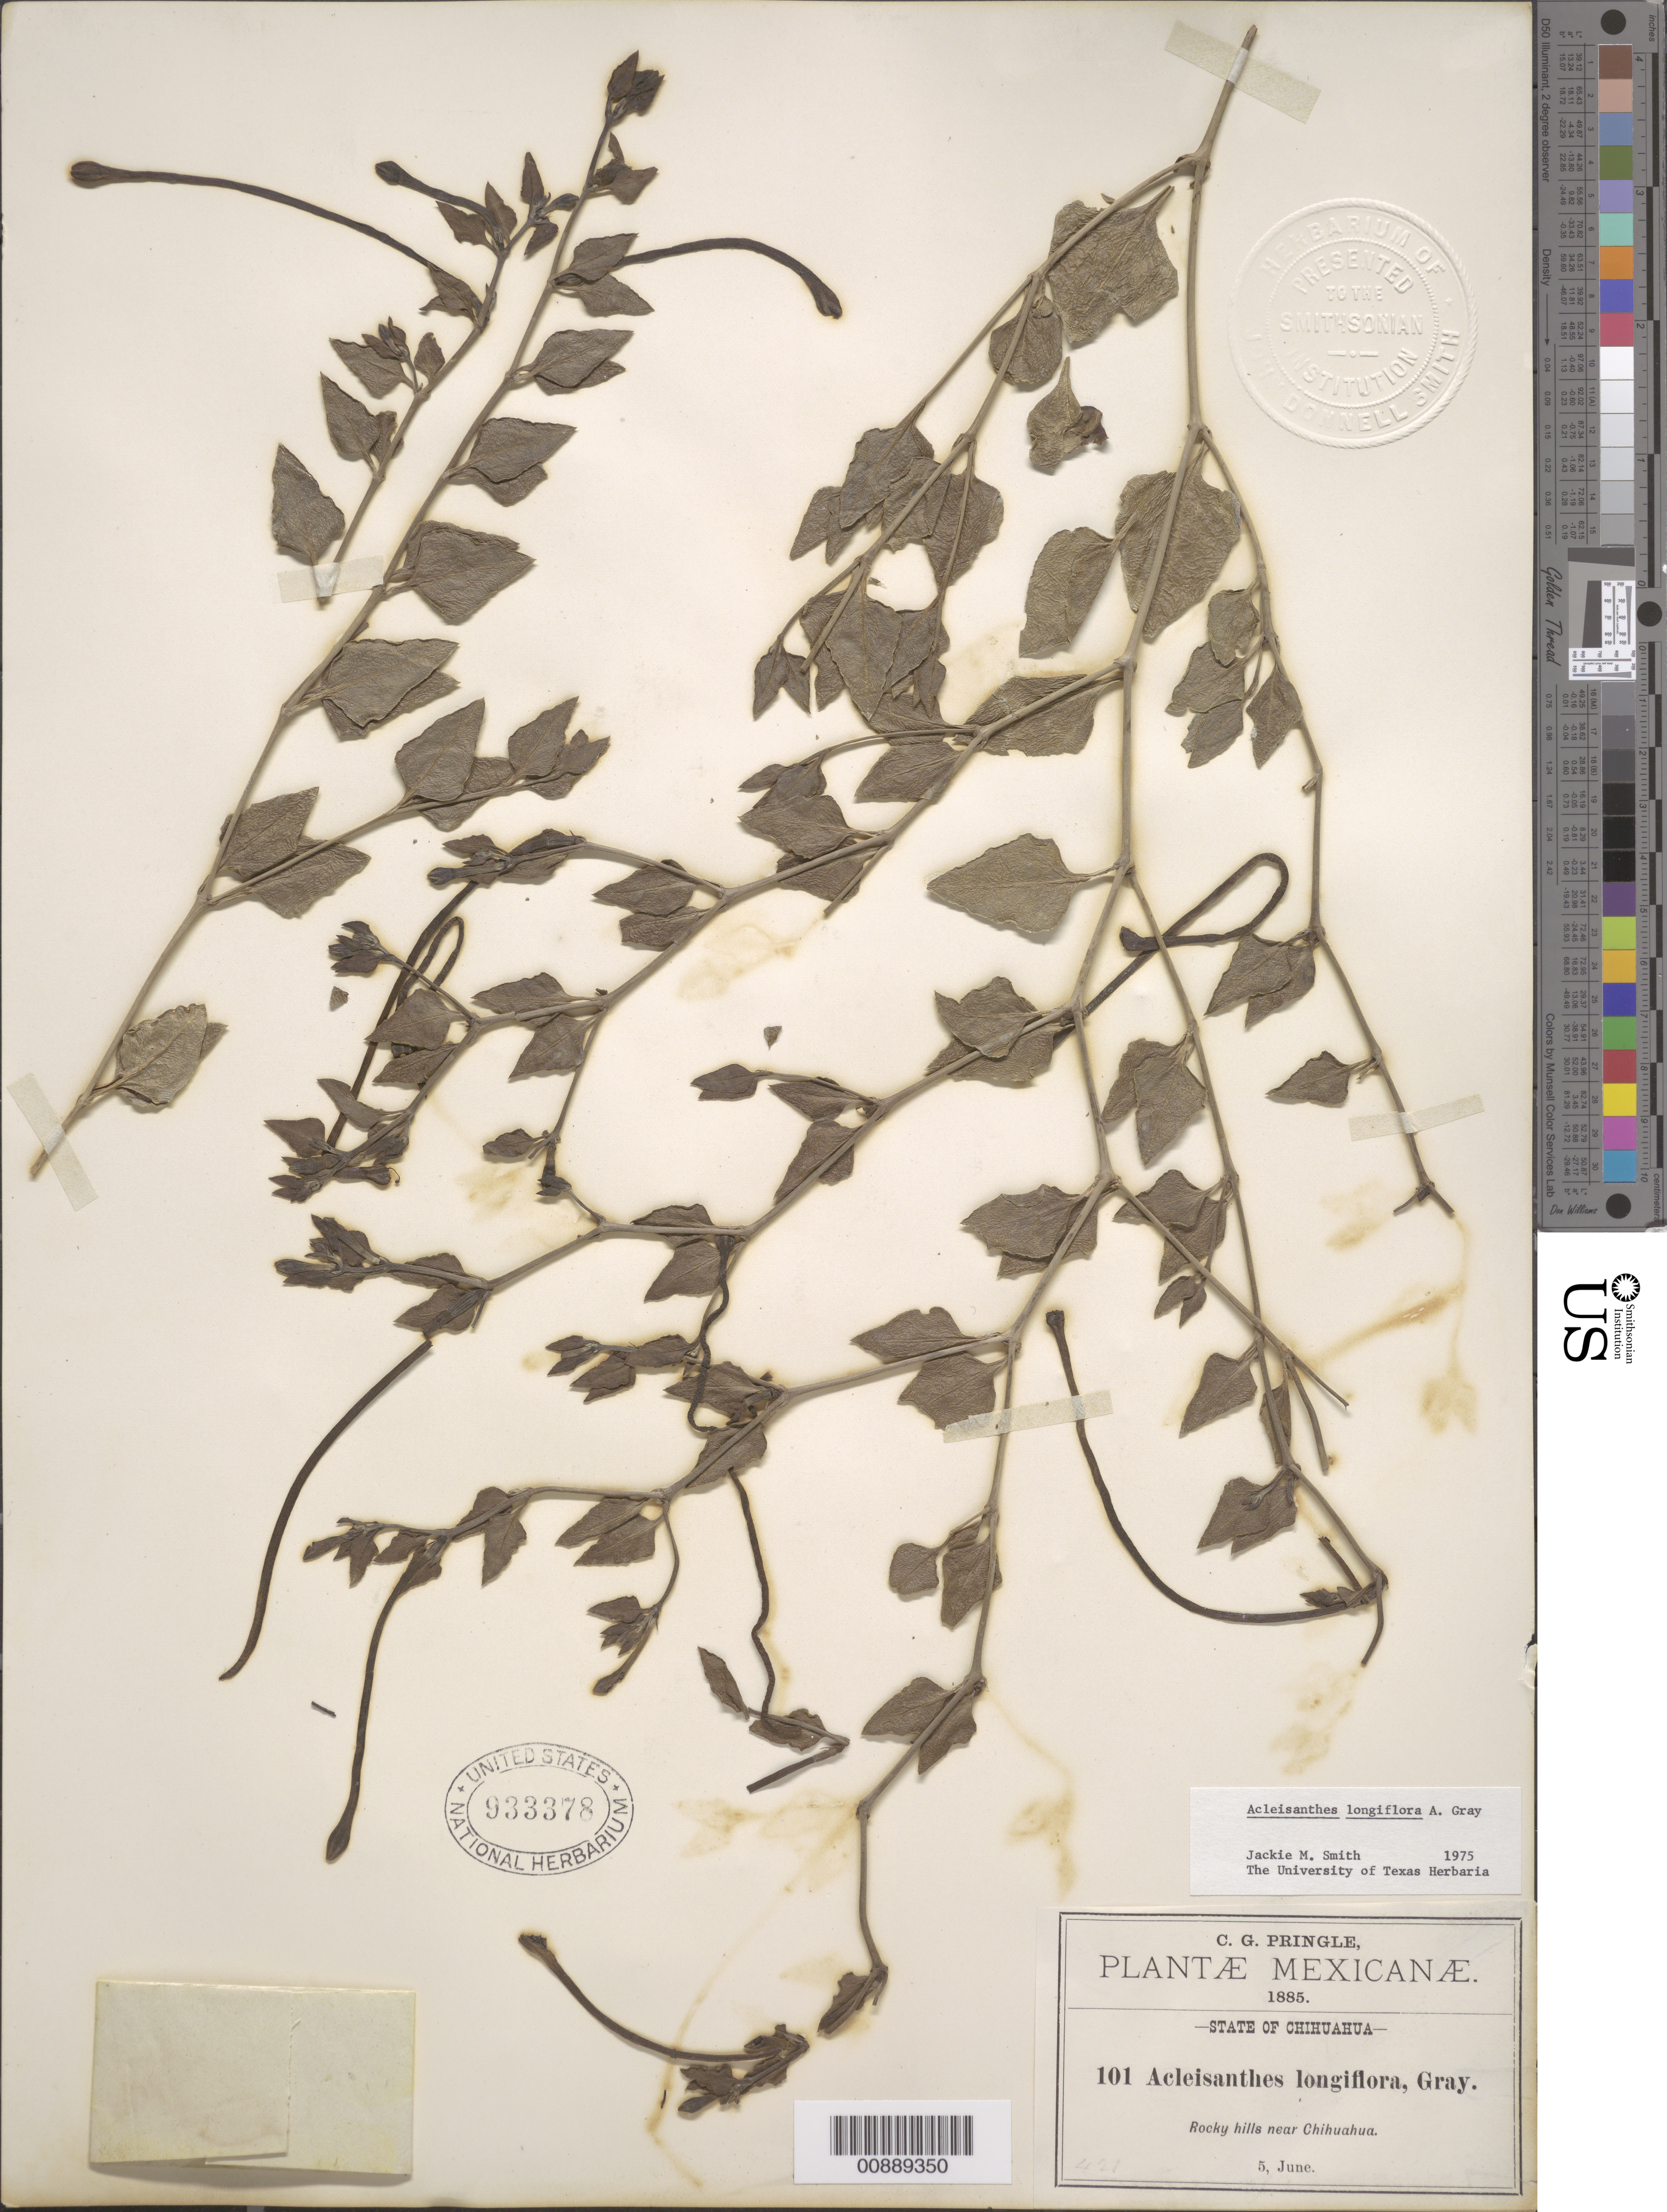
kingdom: Plantae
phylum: Tracheophyta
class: Magnoliopsida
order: Caryophyllales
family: Nyctaginaceae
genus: Acleisanthes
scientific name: Acleisanthes longiflora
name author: A. Gray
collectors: C. G. Pringle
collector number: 101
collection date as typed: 05 Jun 1885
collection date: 1885-06-05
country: Mexico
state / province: Chihuahua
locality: Near Chihuahua.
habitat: Rocky hills.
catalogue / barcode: US 933378